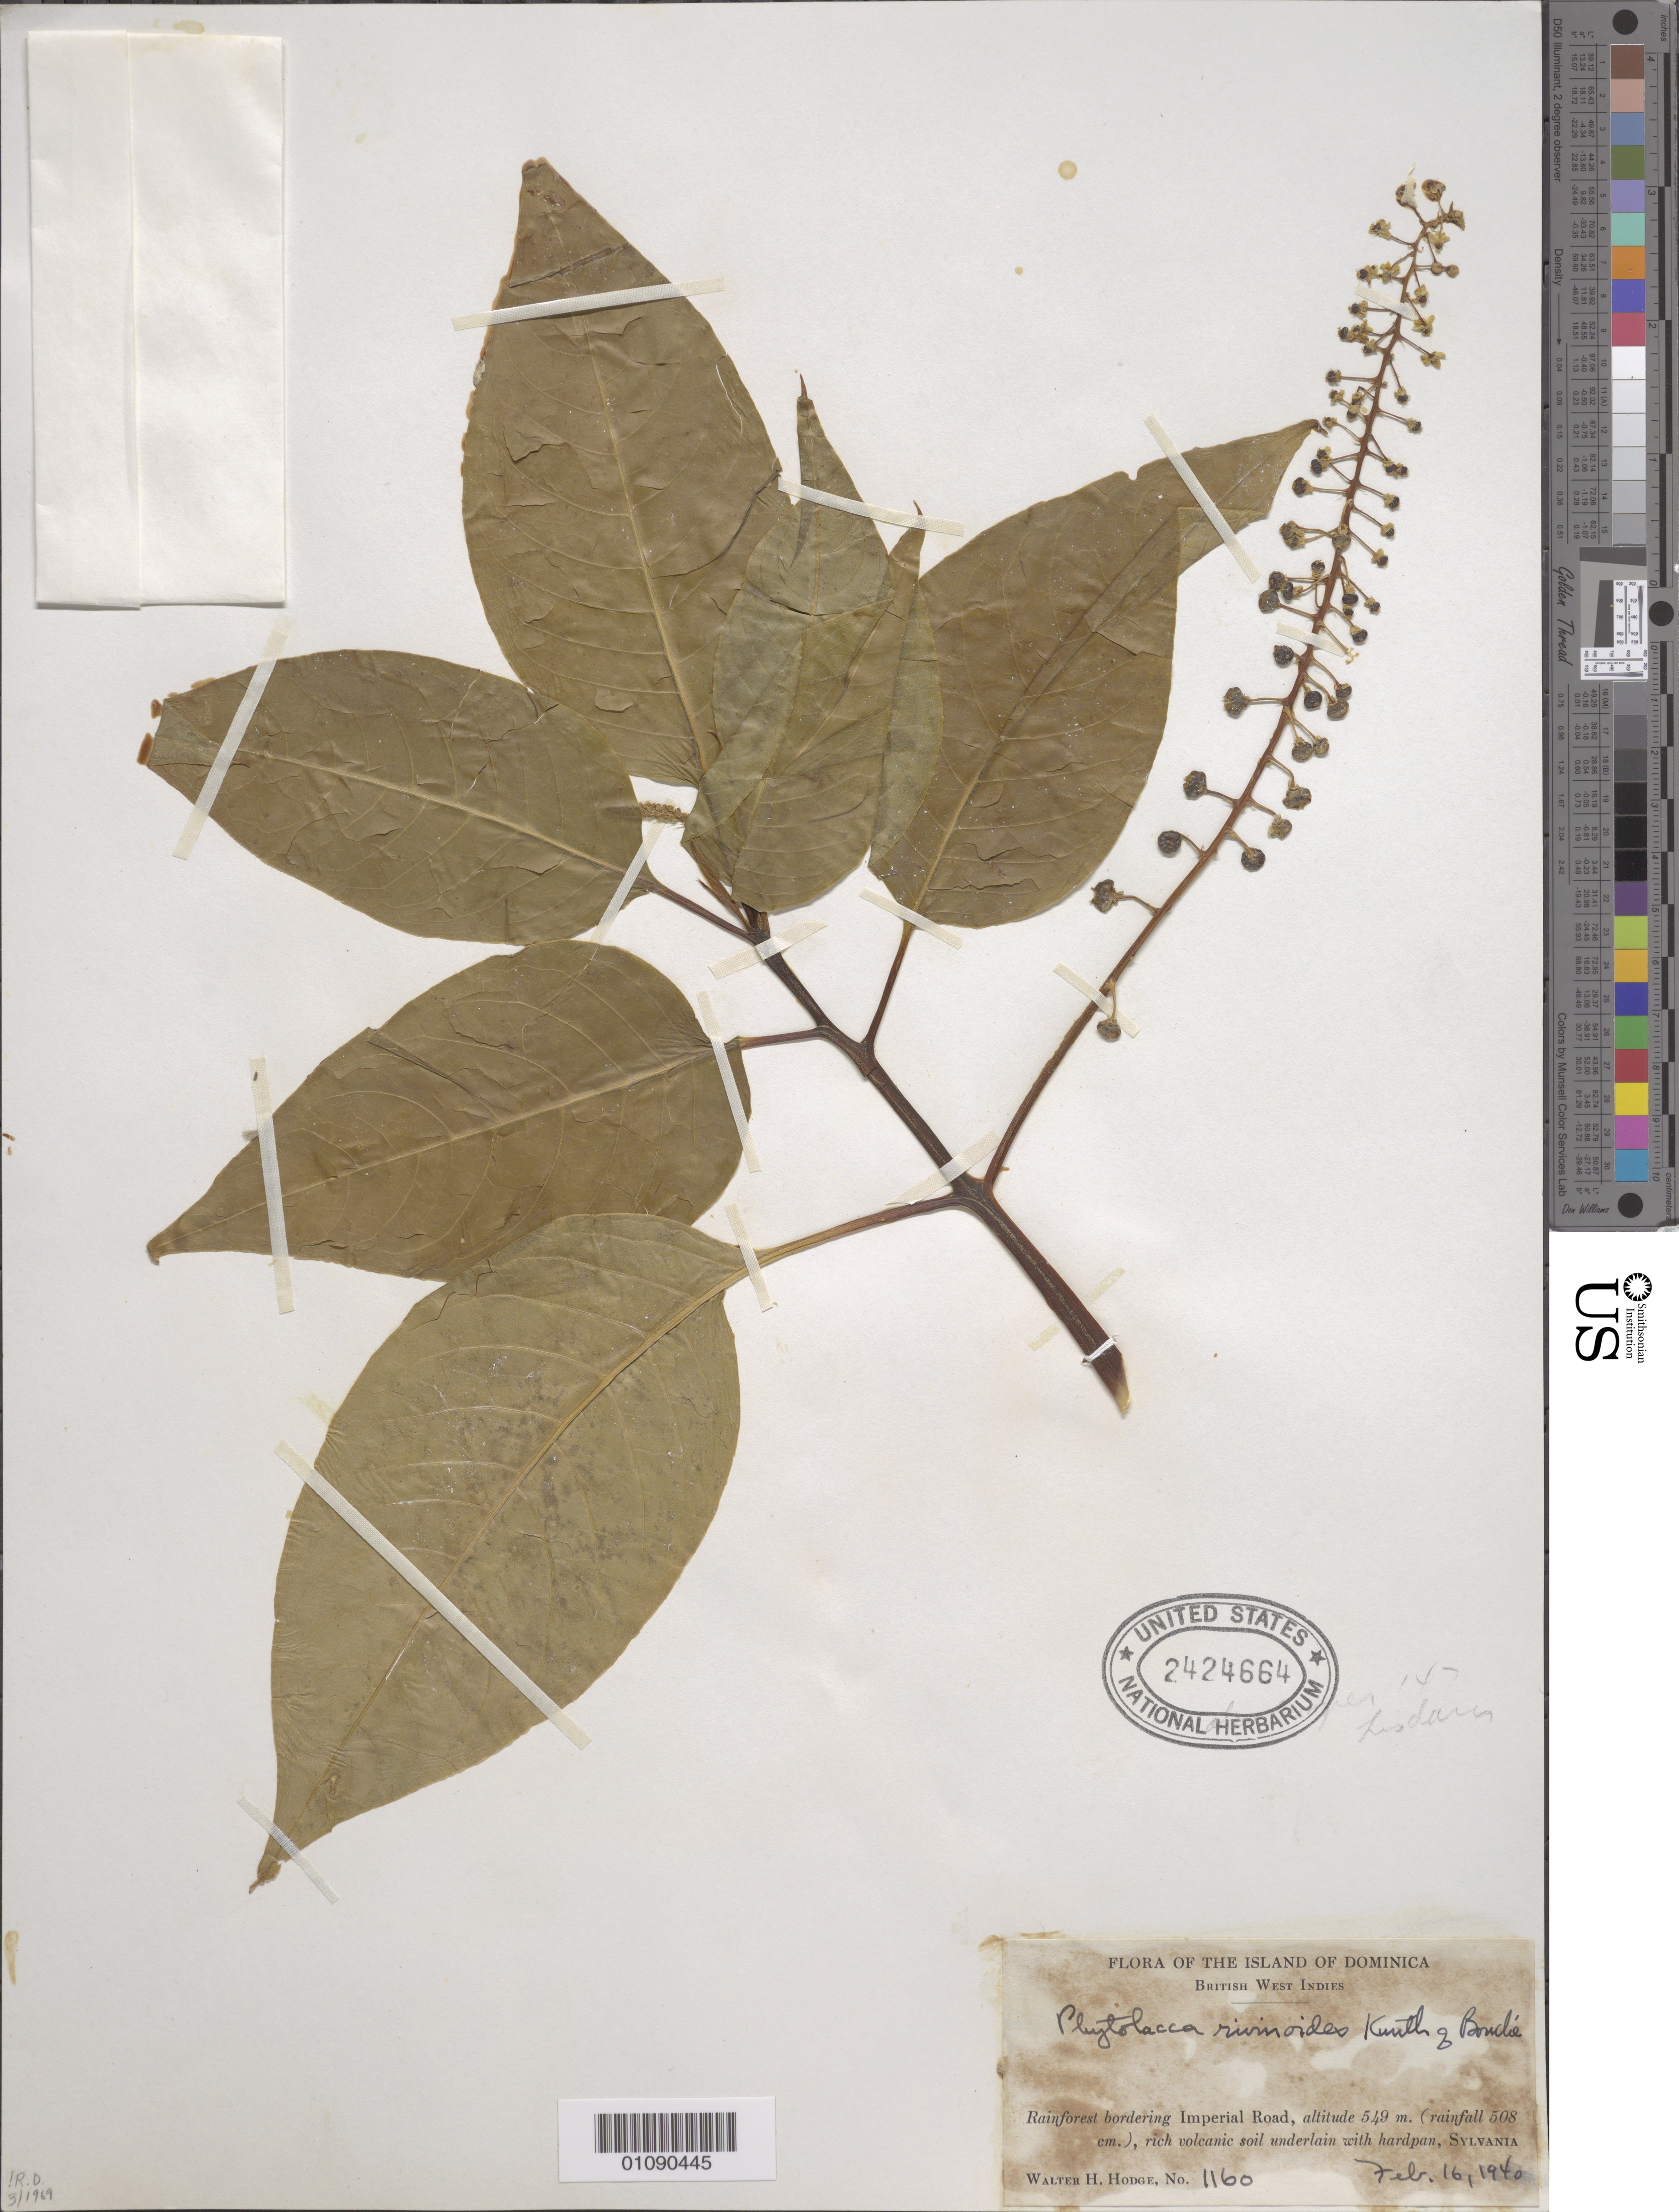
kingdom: Plantae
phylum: Tracheophyta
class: Magnoliopsida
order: Caryophyllales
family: Phytolaccaceae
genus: Phytolacca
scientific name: Phytolacca rivinoides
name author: Kunth & C.D. Bouché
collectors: W. Hodge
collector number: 1160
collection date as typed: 16 Feb 1940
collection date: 1940-02-16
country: Dominica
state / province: St. George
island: Dominica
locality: Sylvania, Imperial Road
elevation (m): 549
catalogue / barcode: US 2424664